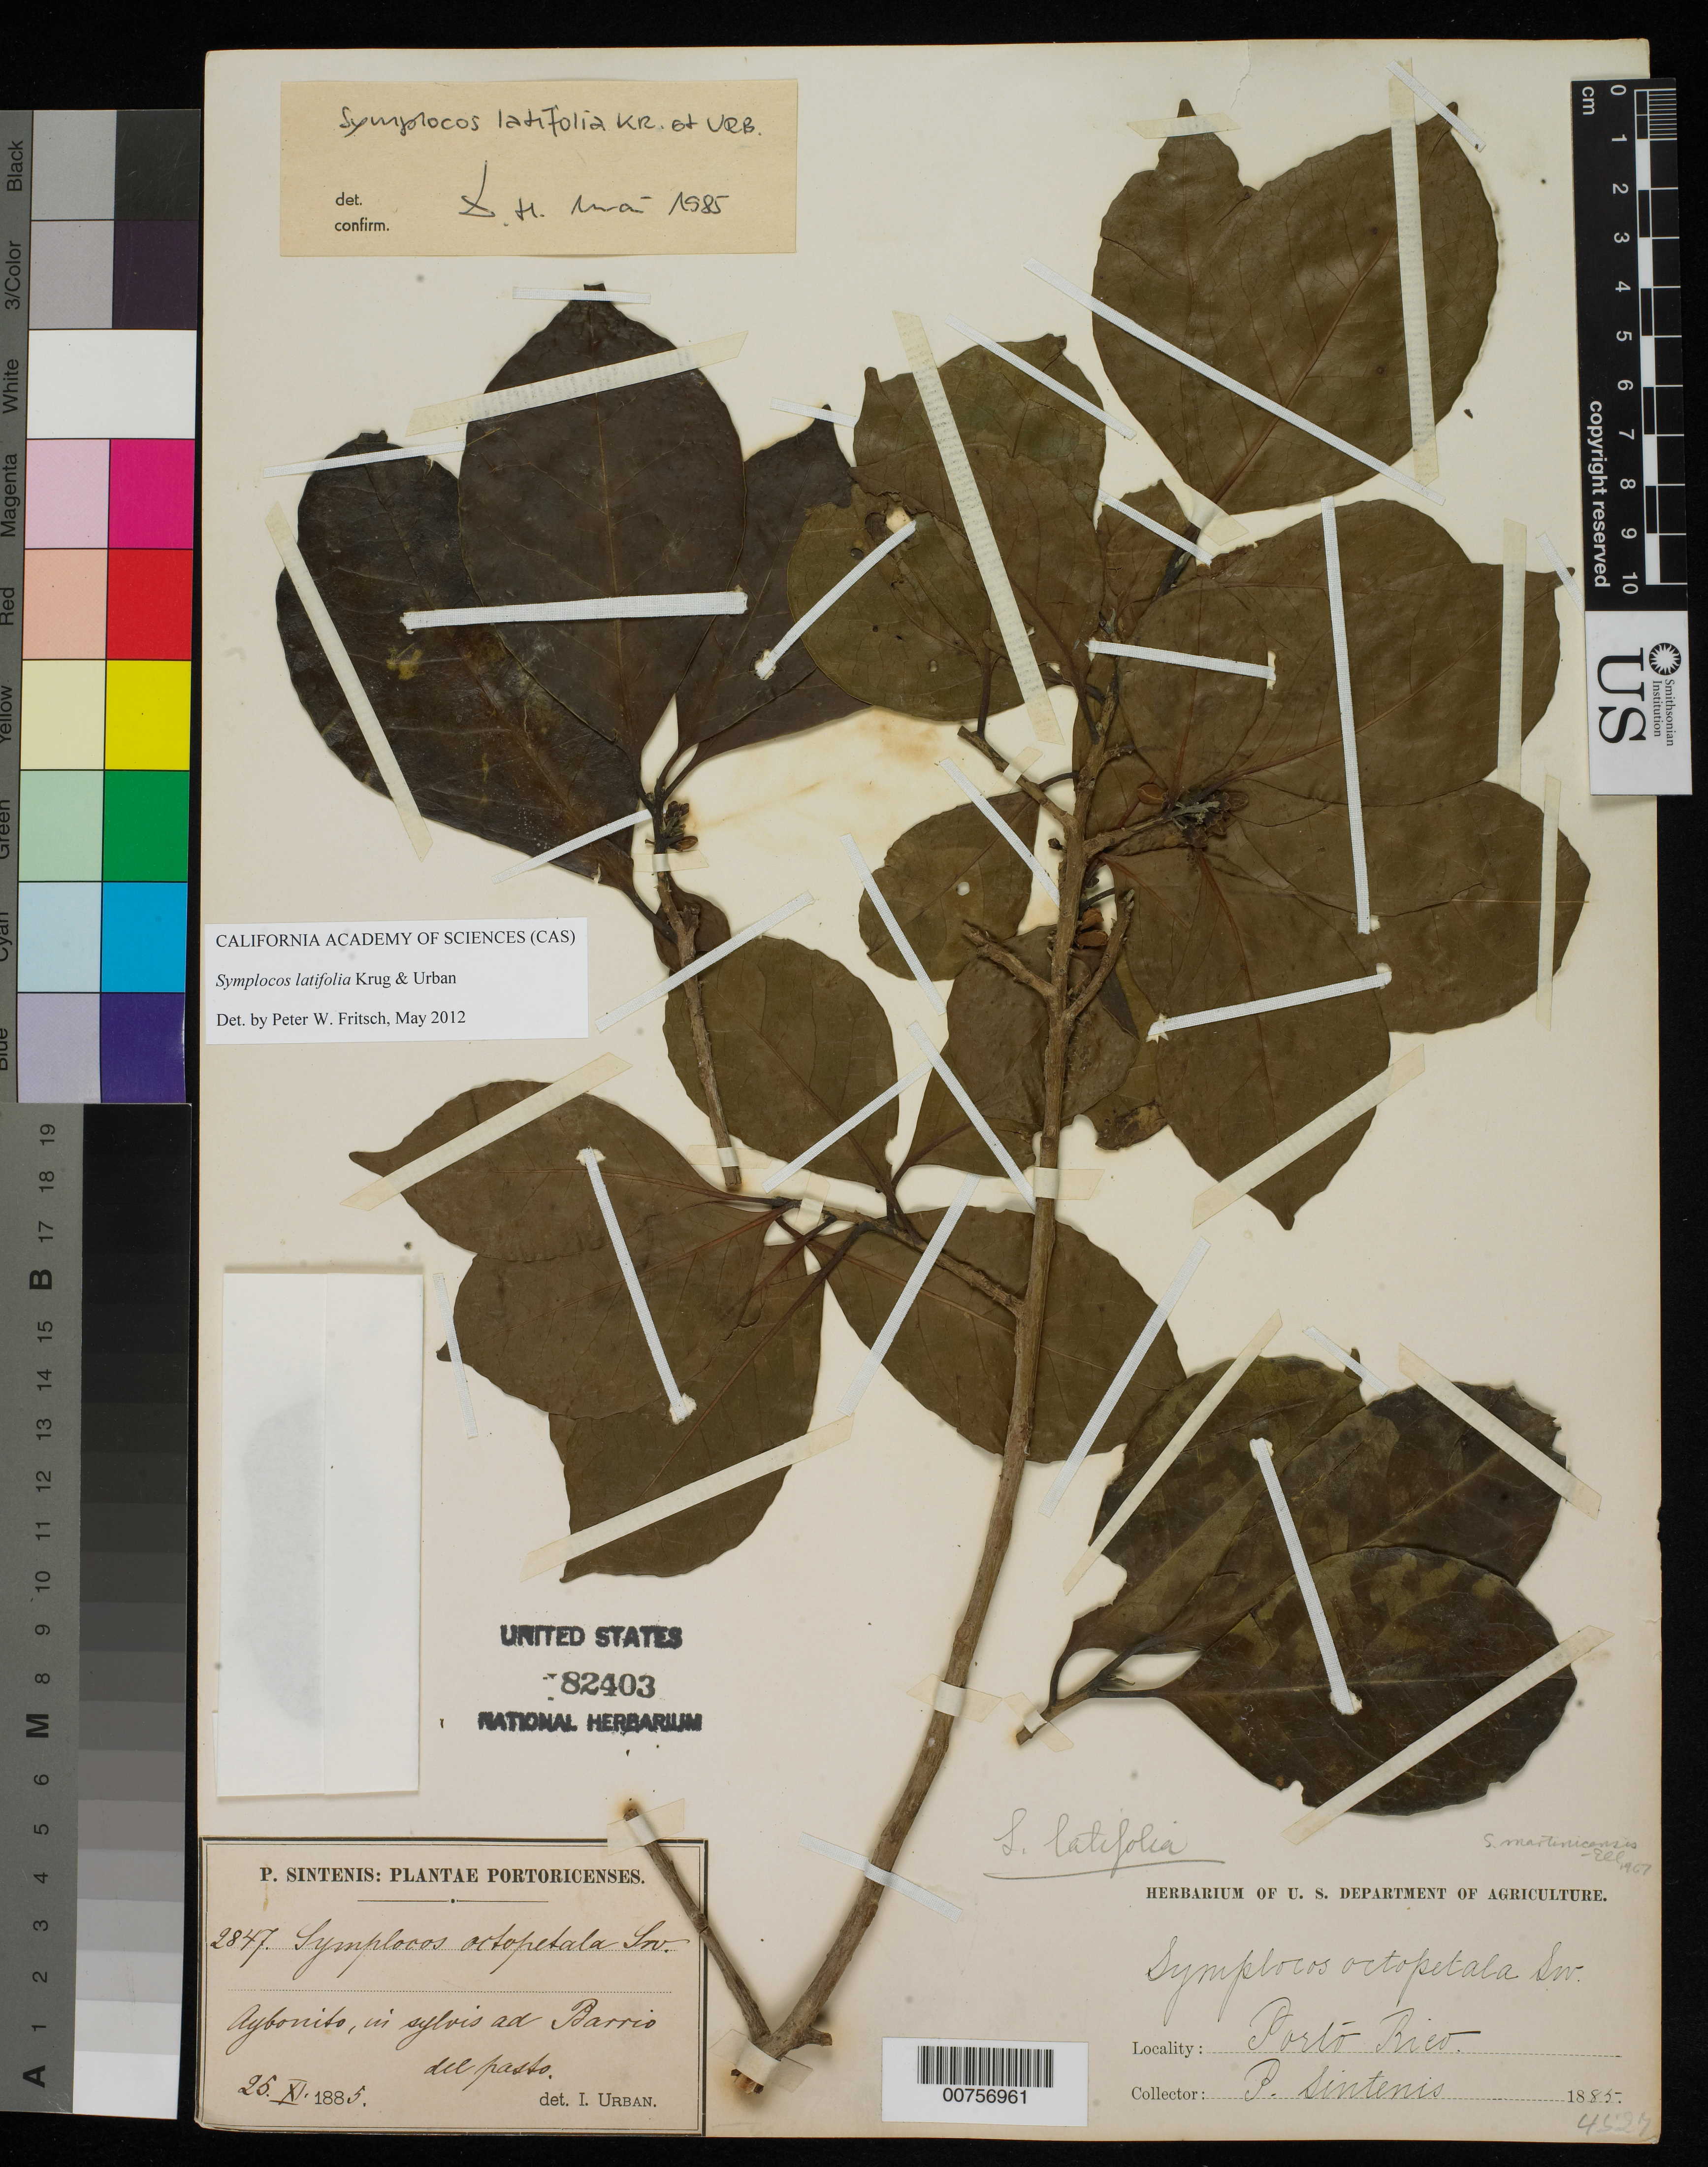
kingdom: Plantae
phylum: Tracheophyta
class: Magnoliopsida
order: Ericales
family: Symplocaceae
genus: Symplocos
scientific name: Symplocos latifolia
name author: Krug & Urb.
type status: Isosyntype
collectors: P. Sintenis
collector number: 2847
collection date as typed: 25 Nov 1885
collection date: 1885-11-25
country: Puerto Rico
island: Greater Antilles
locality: Aibonito, in sylvis ad Barrio del pasto.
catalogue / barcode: US 82403